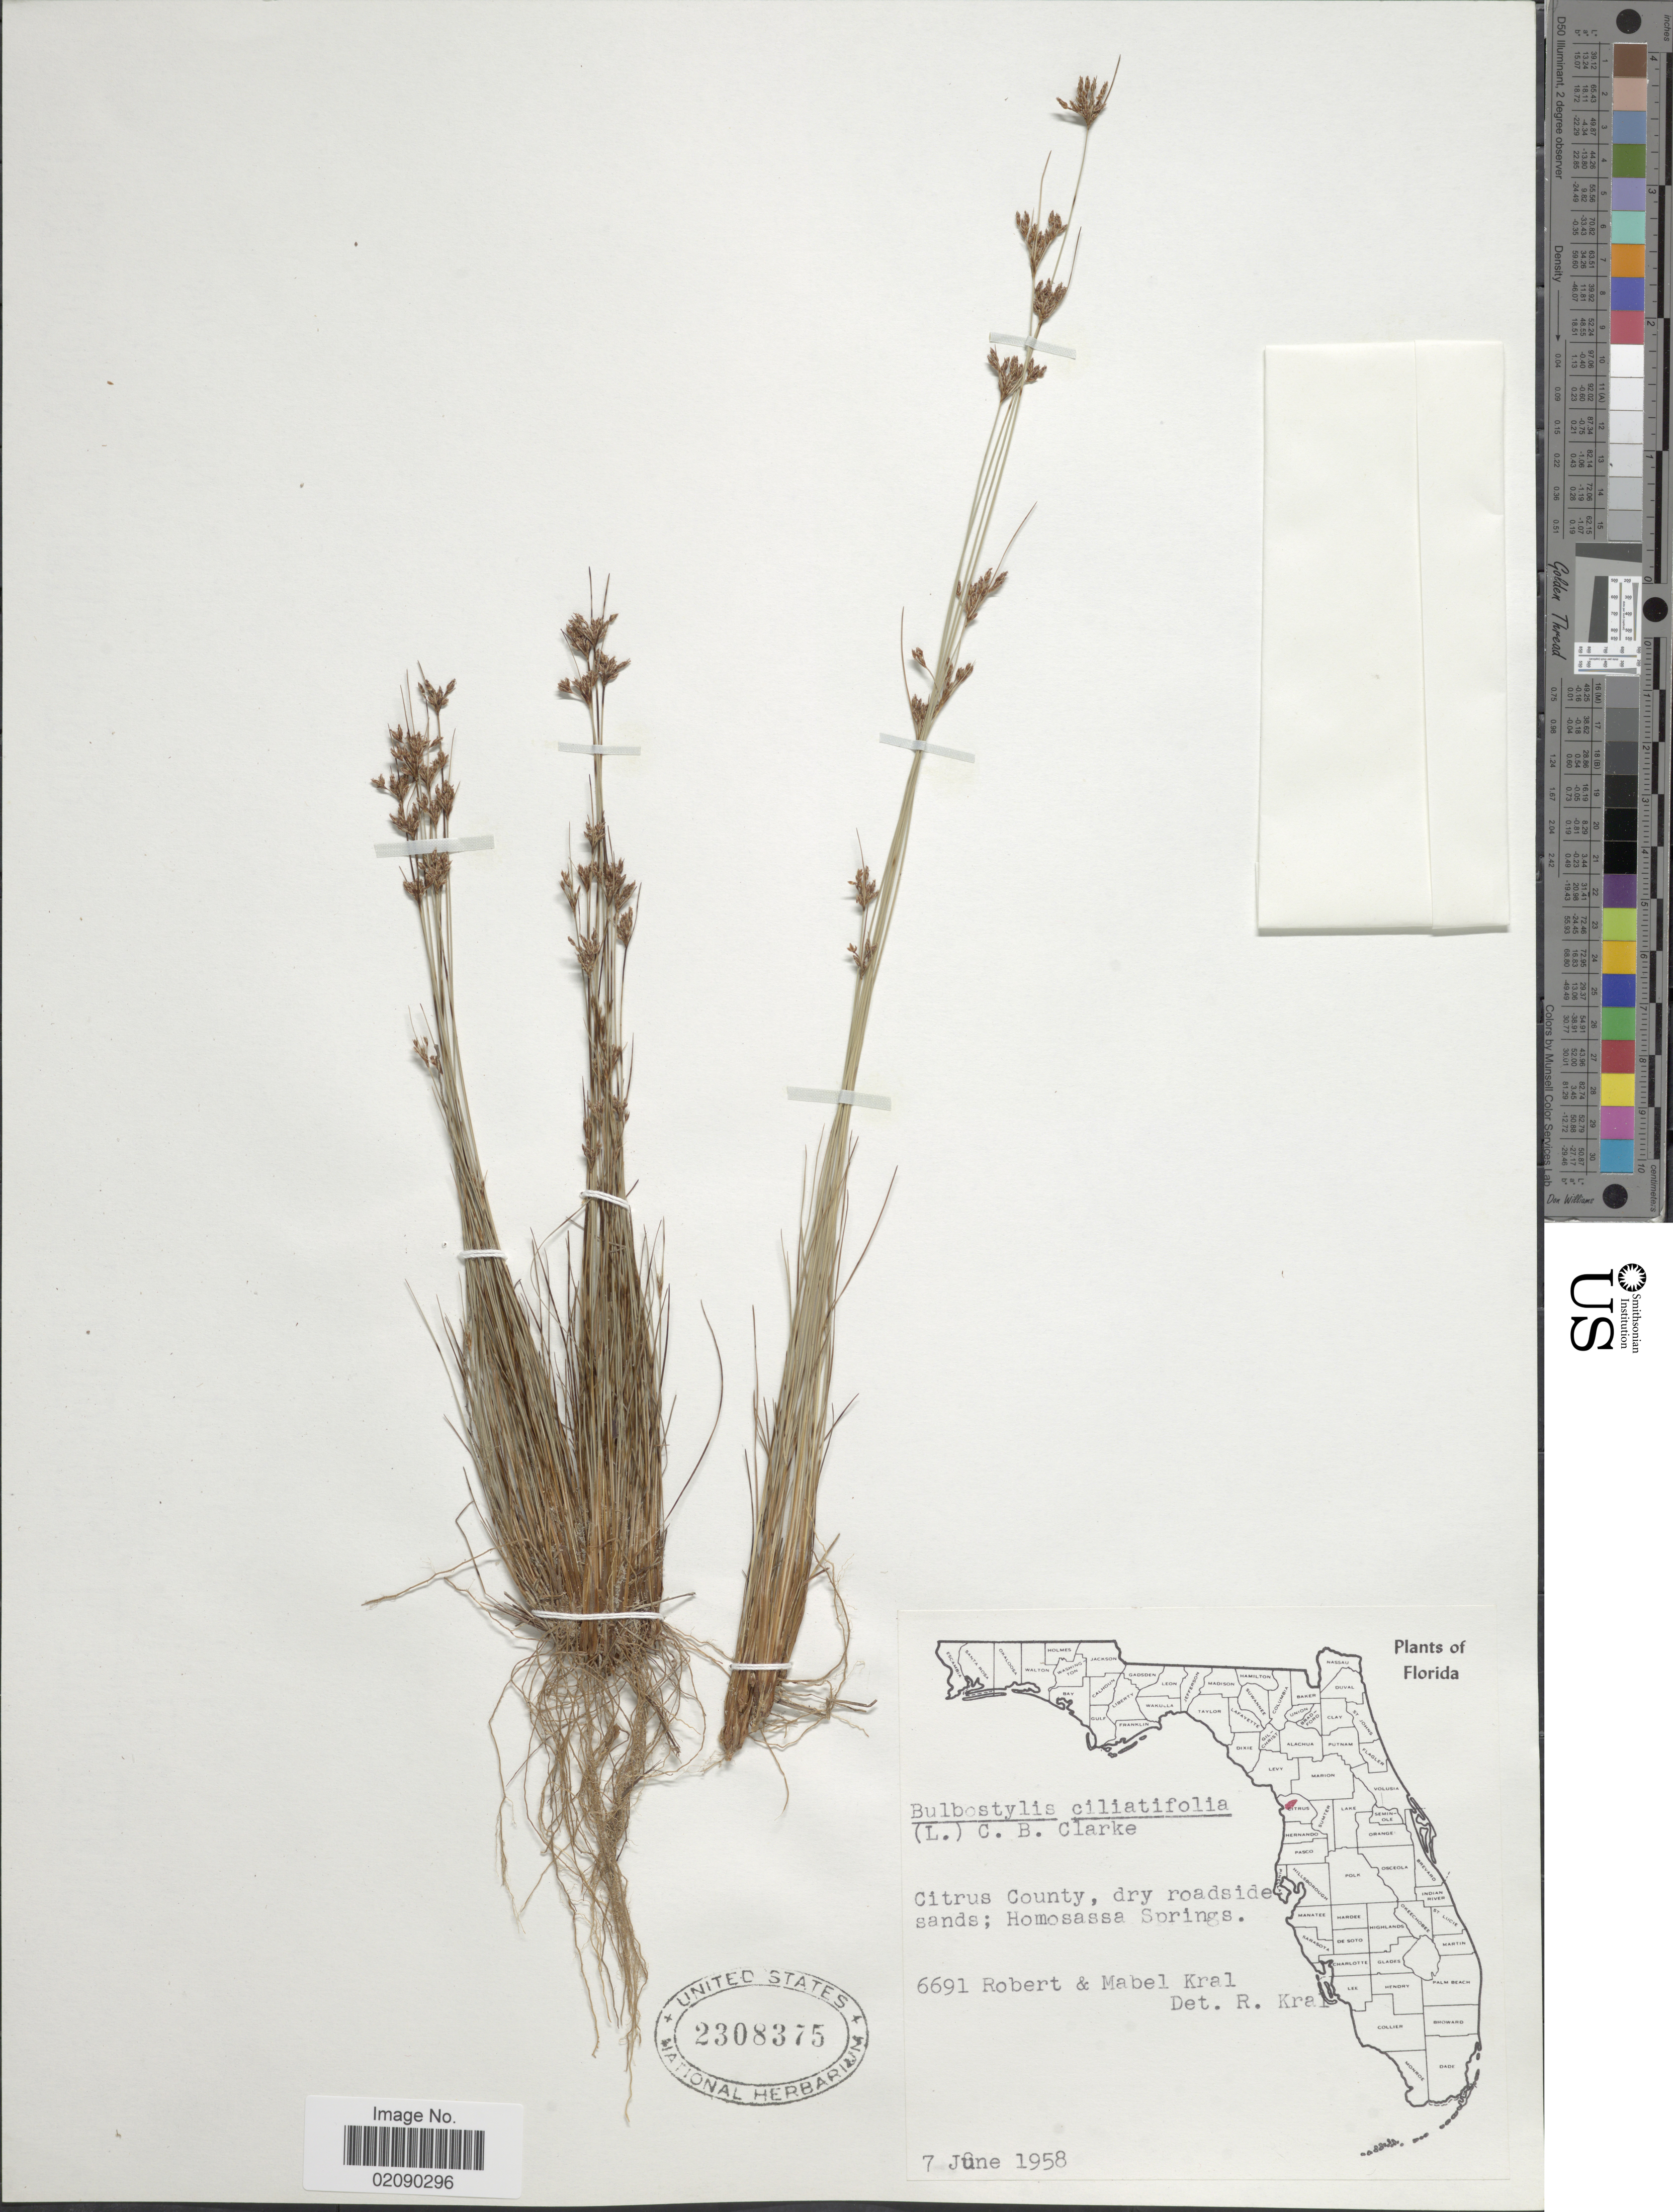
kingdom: Plantae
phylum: Tracheophyta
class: Liliopsida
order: Poales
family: Cyperaceae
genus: Bulbostylis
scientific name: Bulbostylis ciliatifolia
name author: (Elliott) Fernald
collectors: R. Kral & M. Kral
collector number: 6691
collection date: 1958-06-07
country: United States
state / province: Florida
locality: Cirtus County, Homosassa Springs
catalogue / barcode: US 2308375